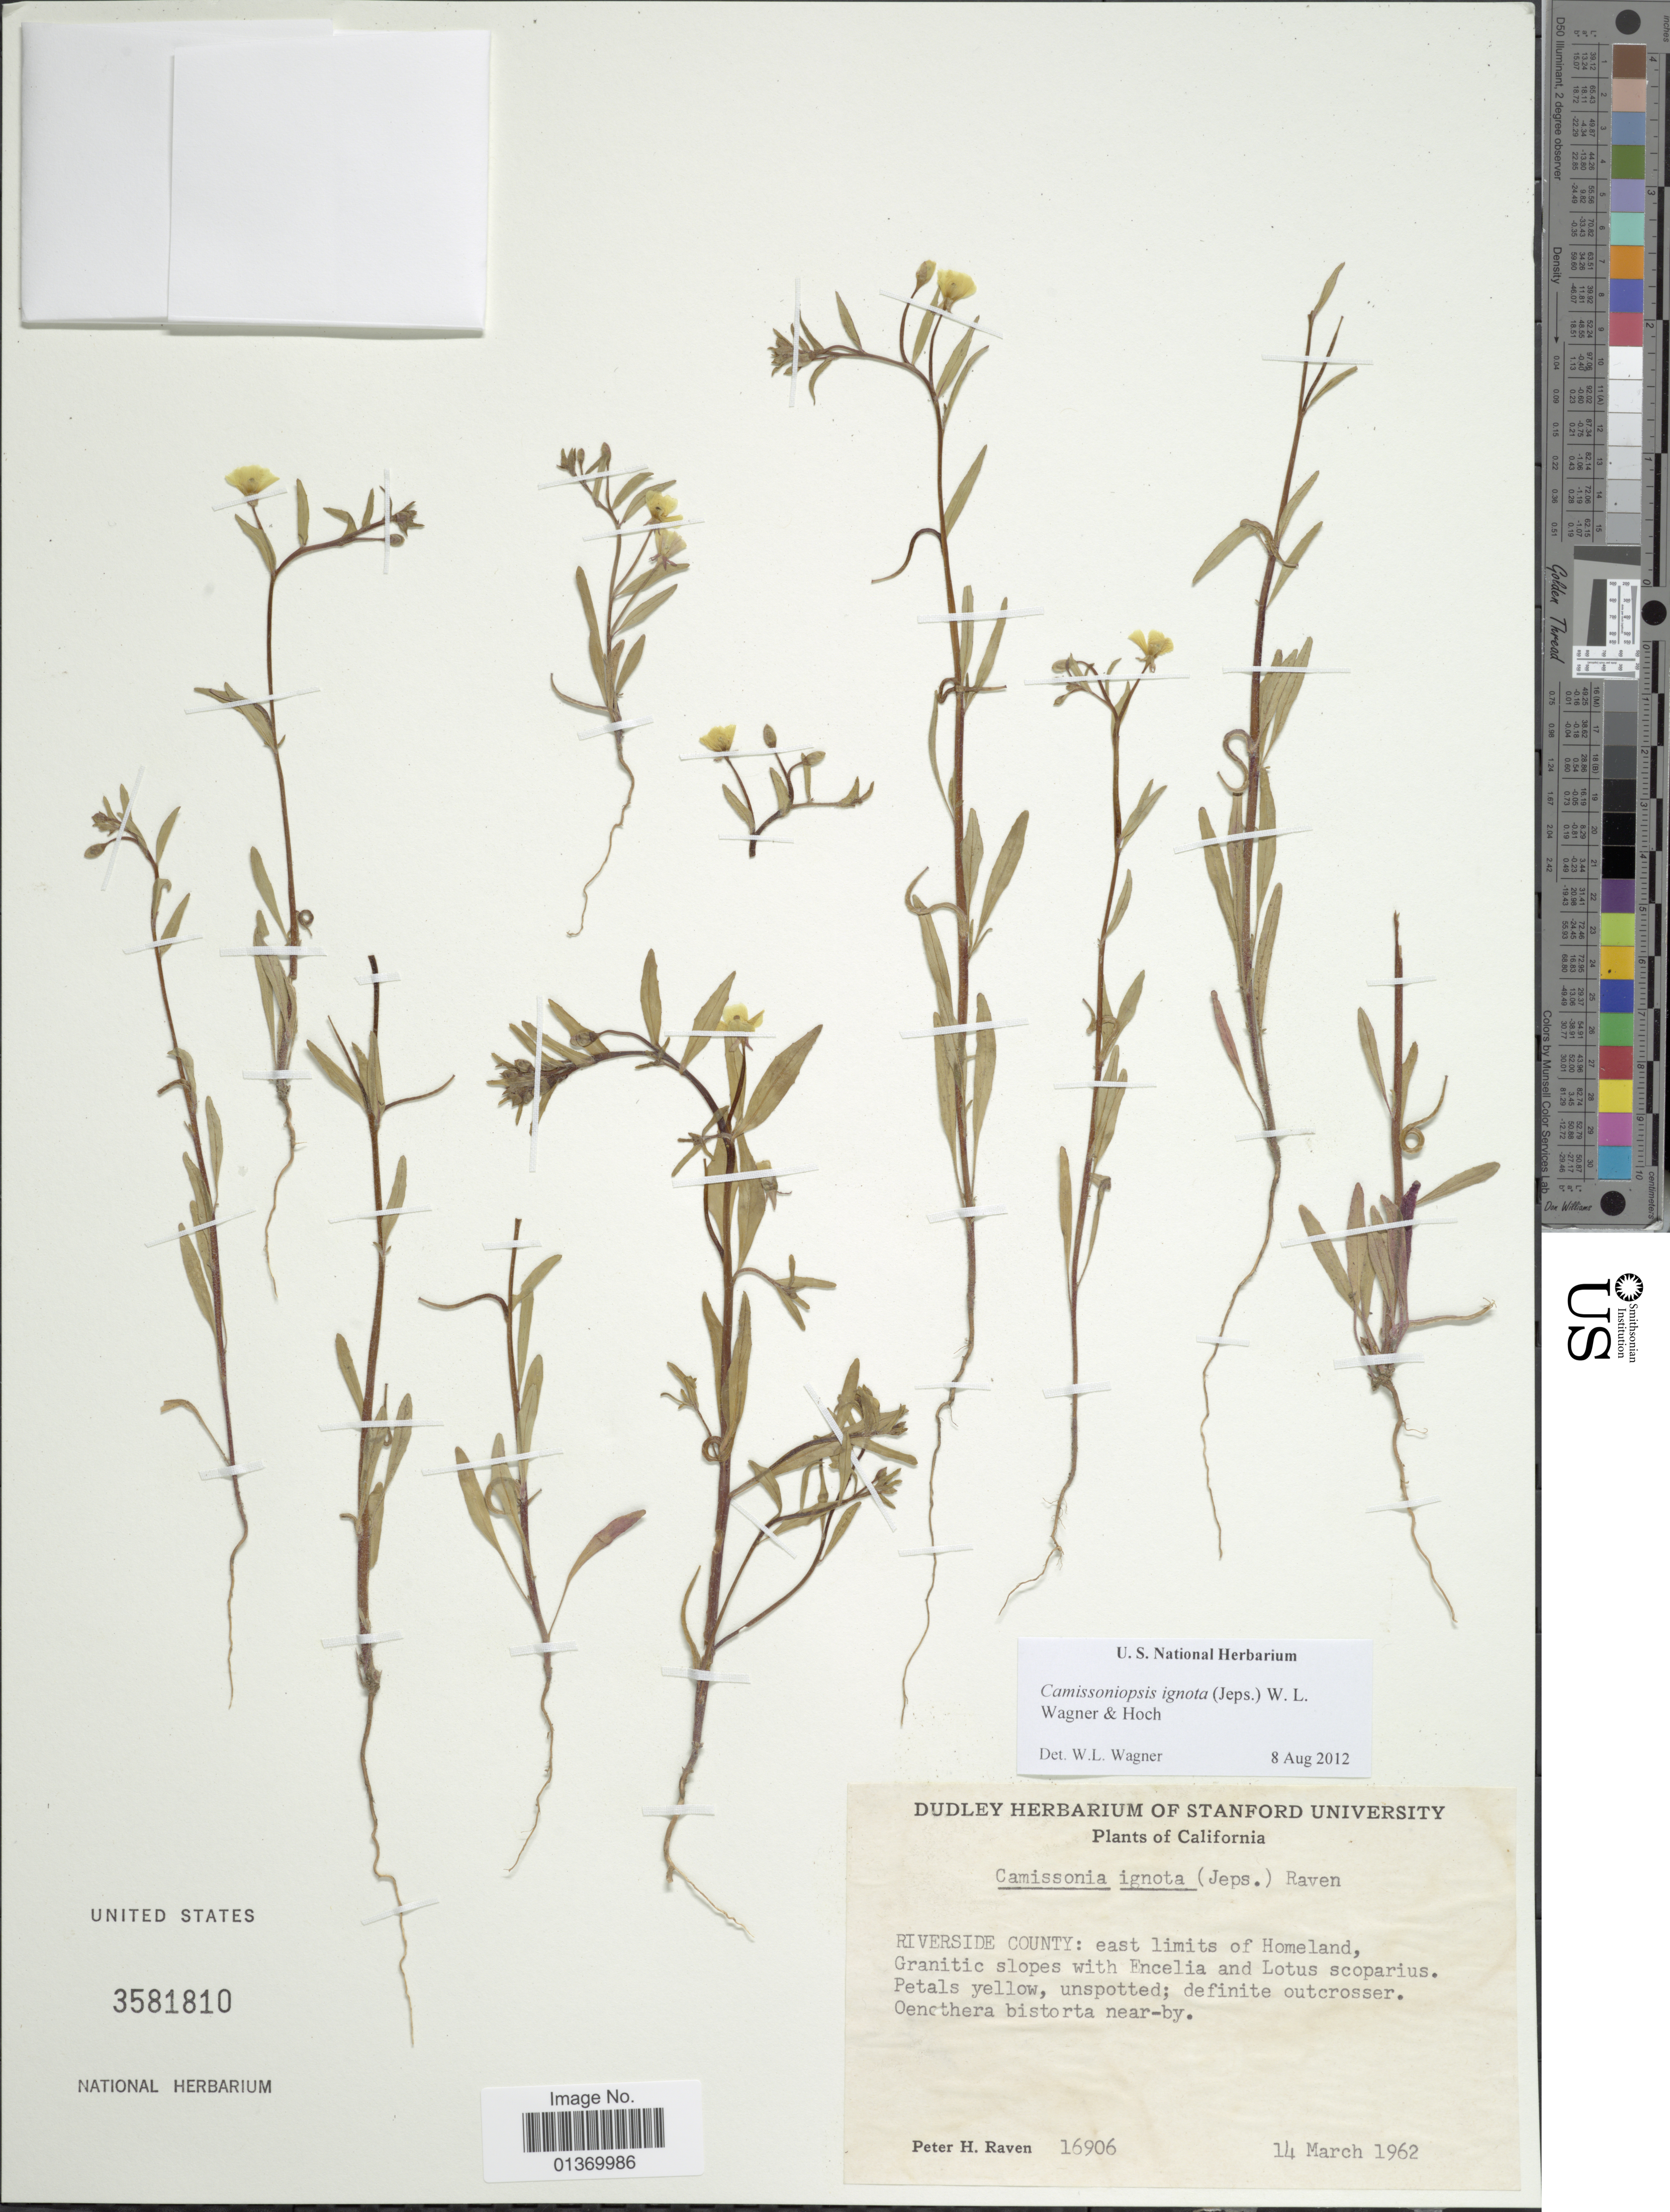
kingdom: Plantae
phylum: Tracheophyta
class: Magnoliopsida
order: Myrtales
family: Onagraceae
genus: Camissoniopsis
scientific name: Camissoniopsis ignota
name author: (Jeps.) W.L. Wagner & Hoch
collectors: P. H. Raven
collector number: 16906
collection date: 1962-03-14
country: United States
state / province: California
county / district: Riverside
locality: Riverside County: east limits of Homeland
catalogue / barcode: US 3581810